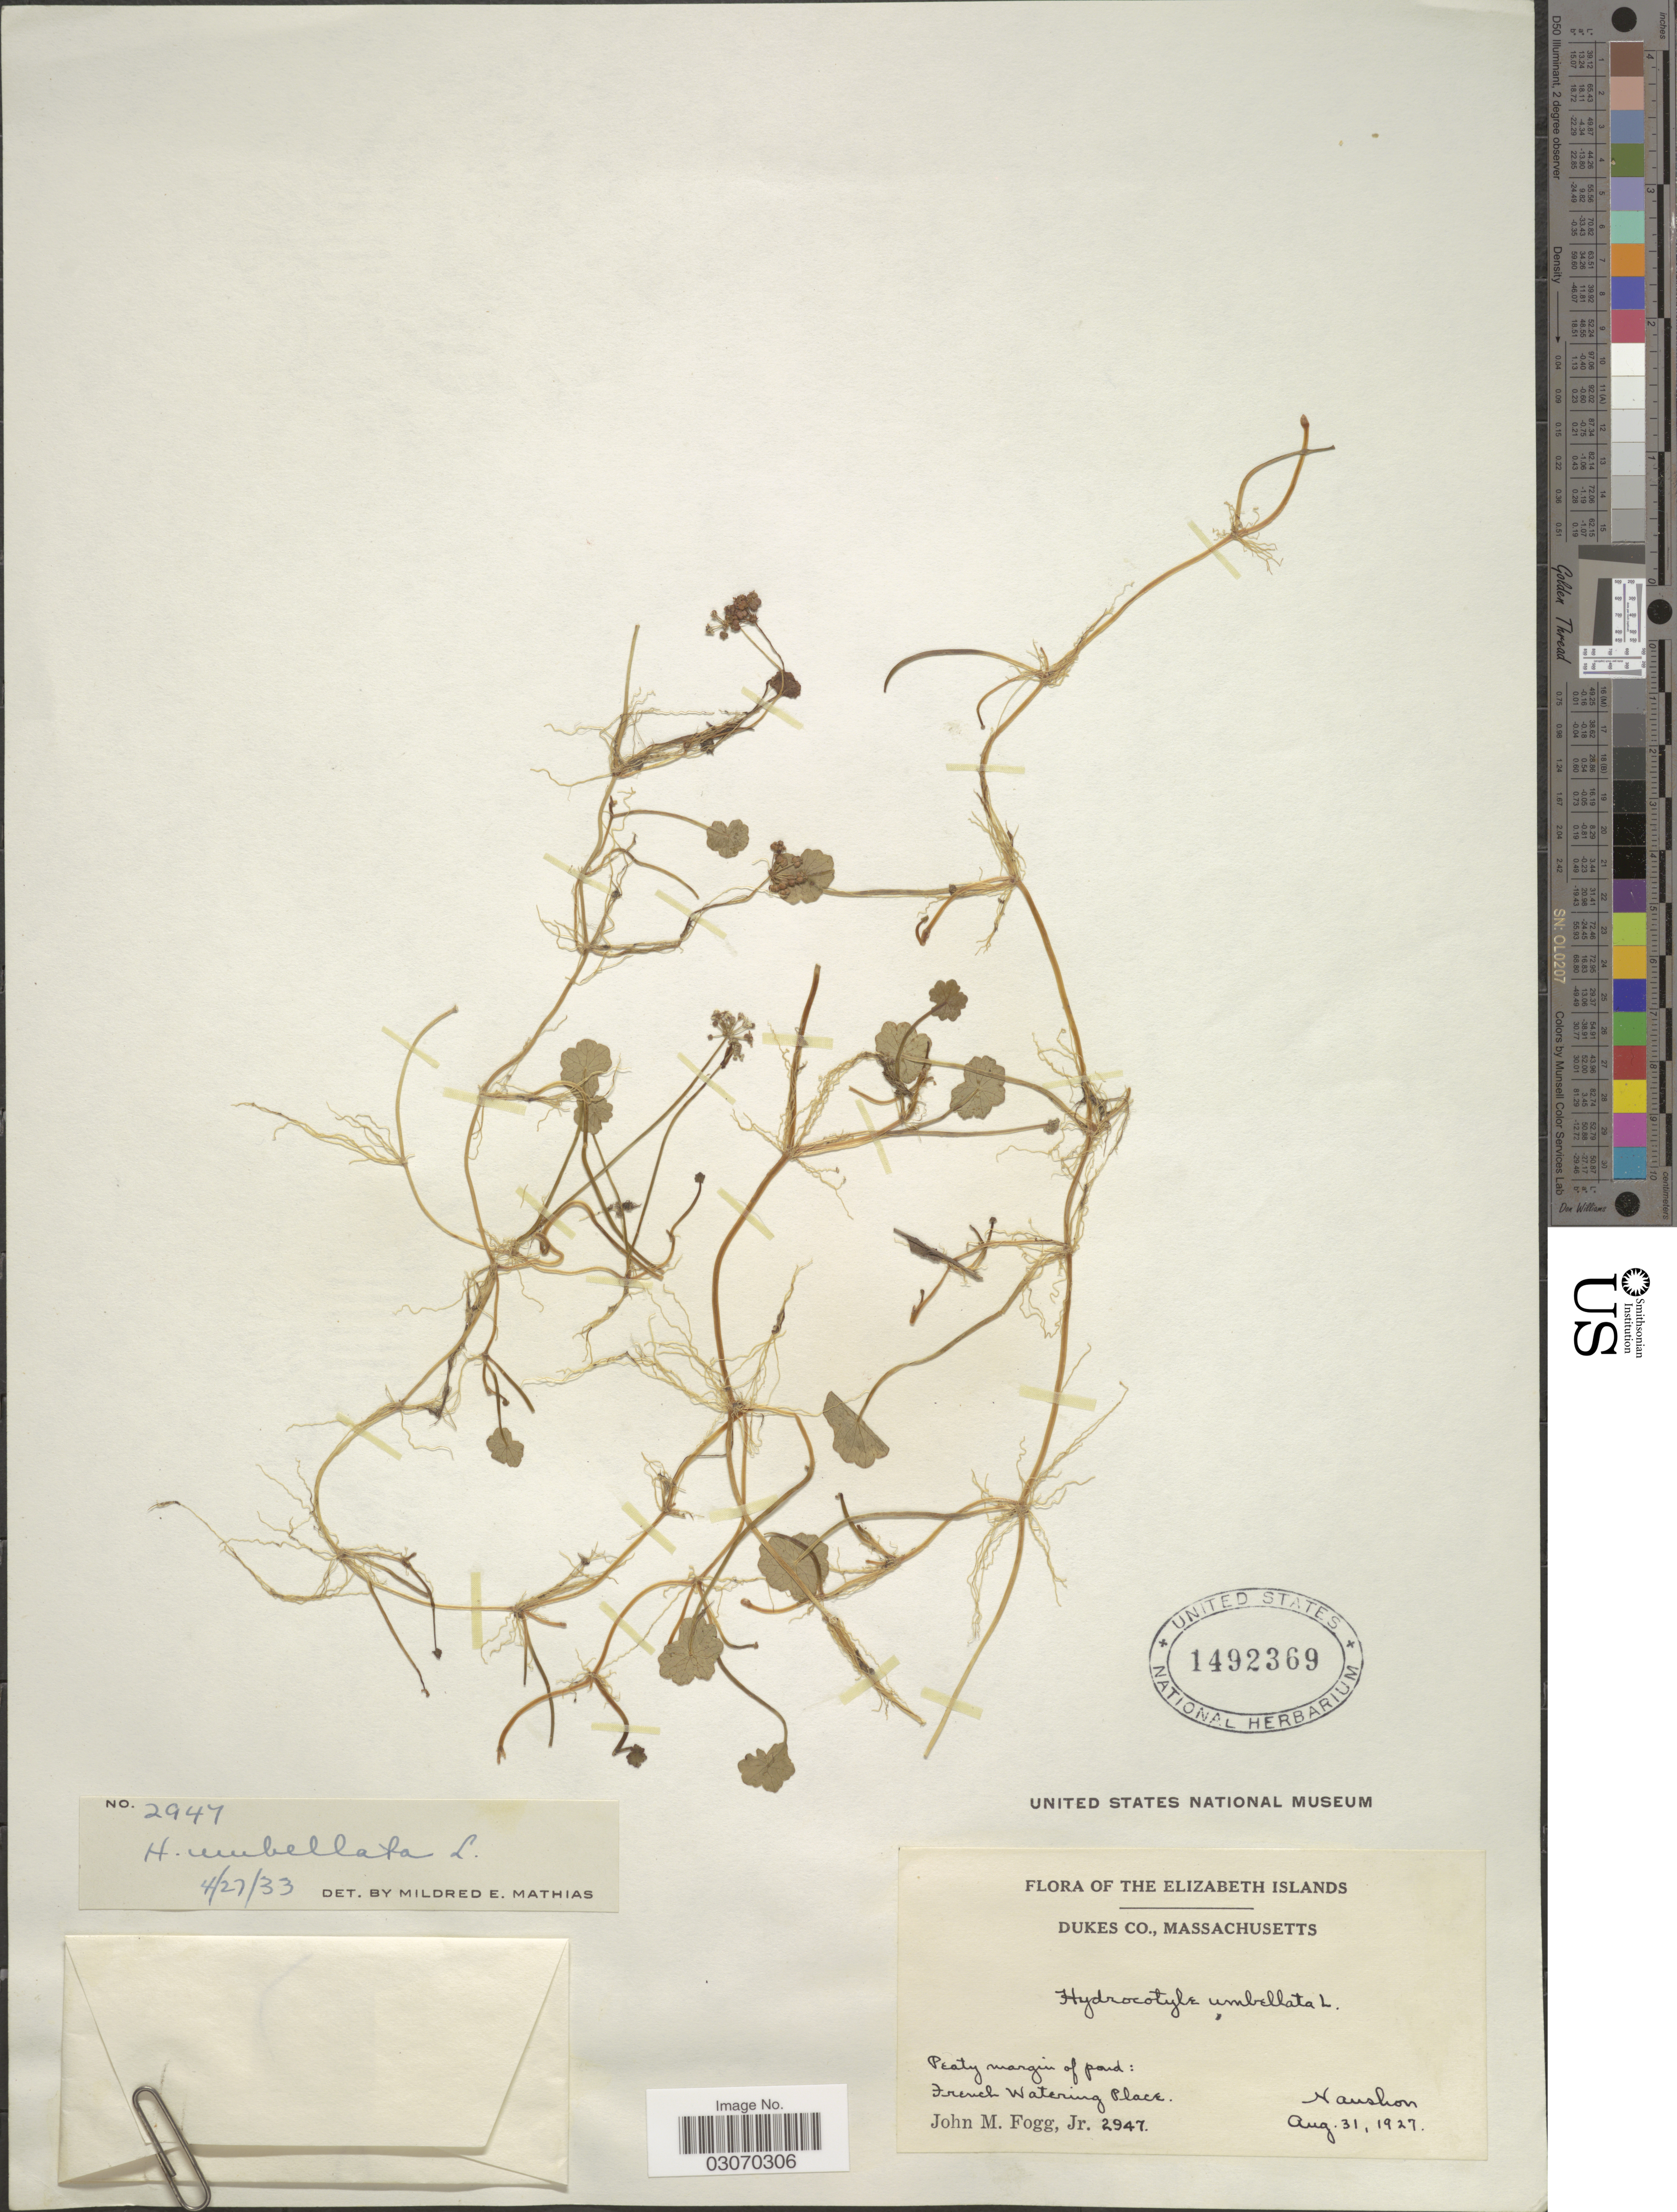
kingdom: Plantae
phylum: Tracheophyta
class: Magnoliopsida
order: Apiales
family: Araliaceae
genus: Hydrocotyle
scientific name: Hydrocotyle umbellata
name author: L.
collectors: J. Fogg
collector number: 2947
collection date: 1927-08-31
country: United States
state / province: Massachusetts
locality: Dukes Co. Peaty margin of pond: French Watering Place. Naushon.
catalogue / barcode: US 1492369